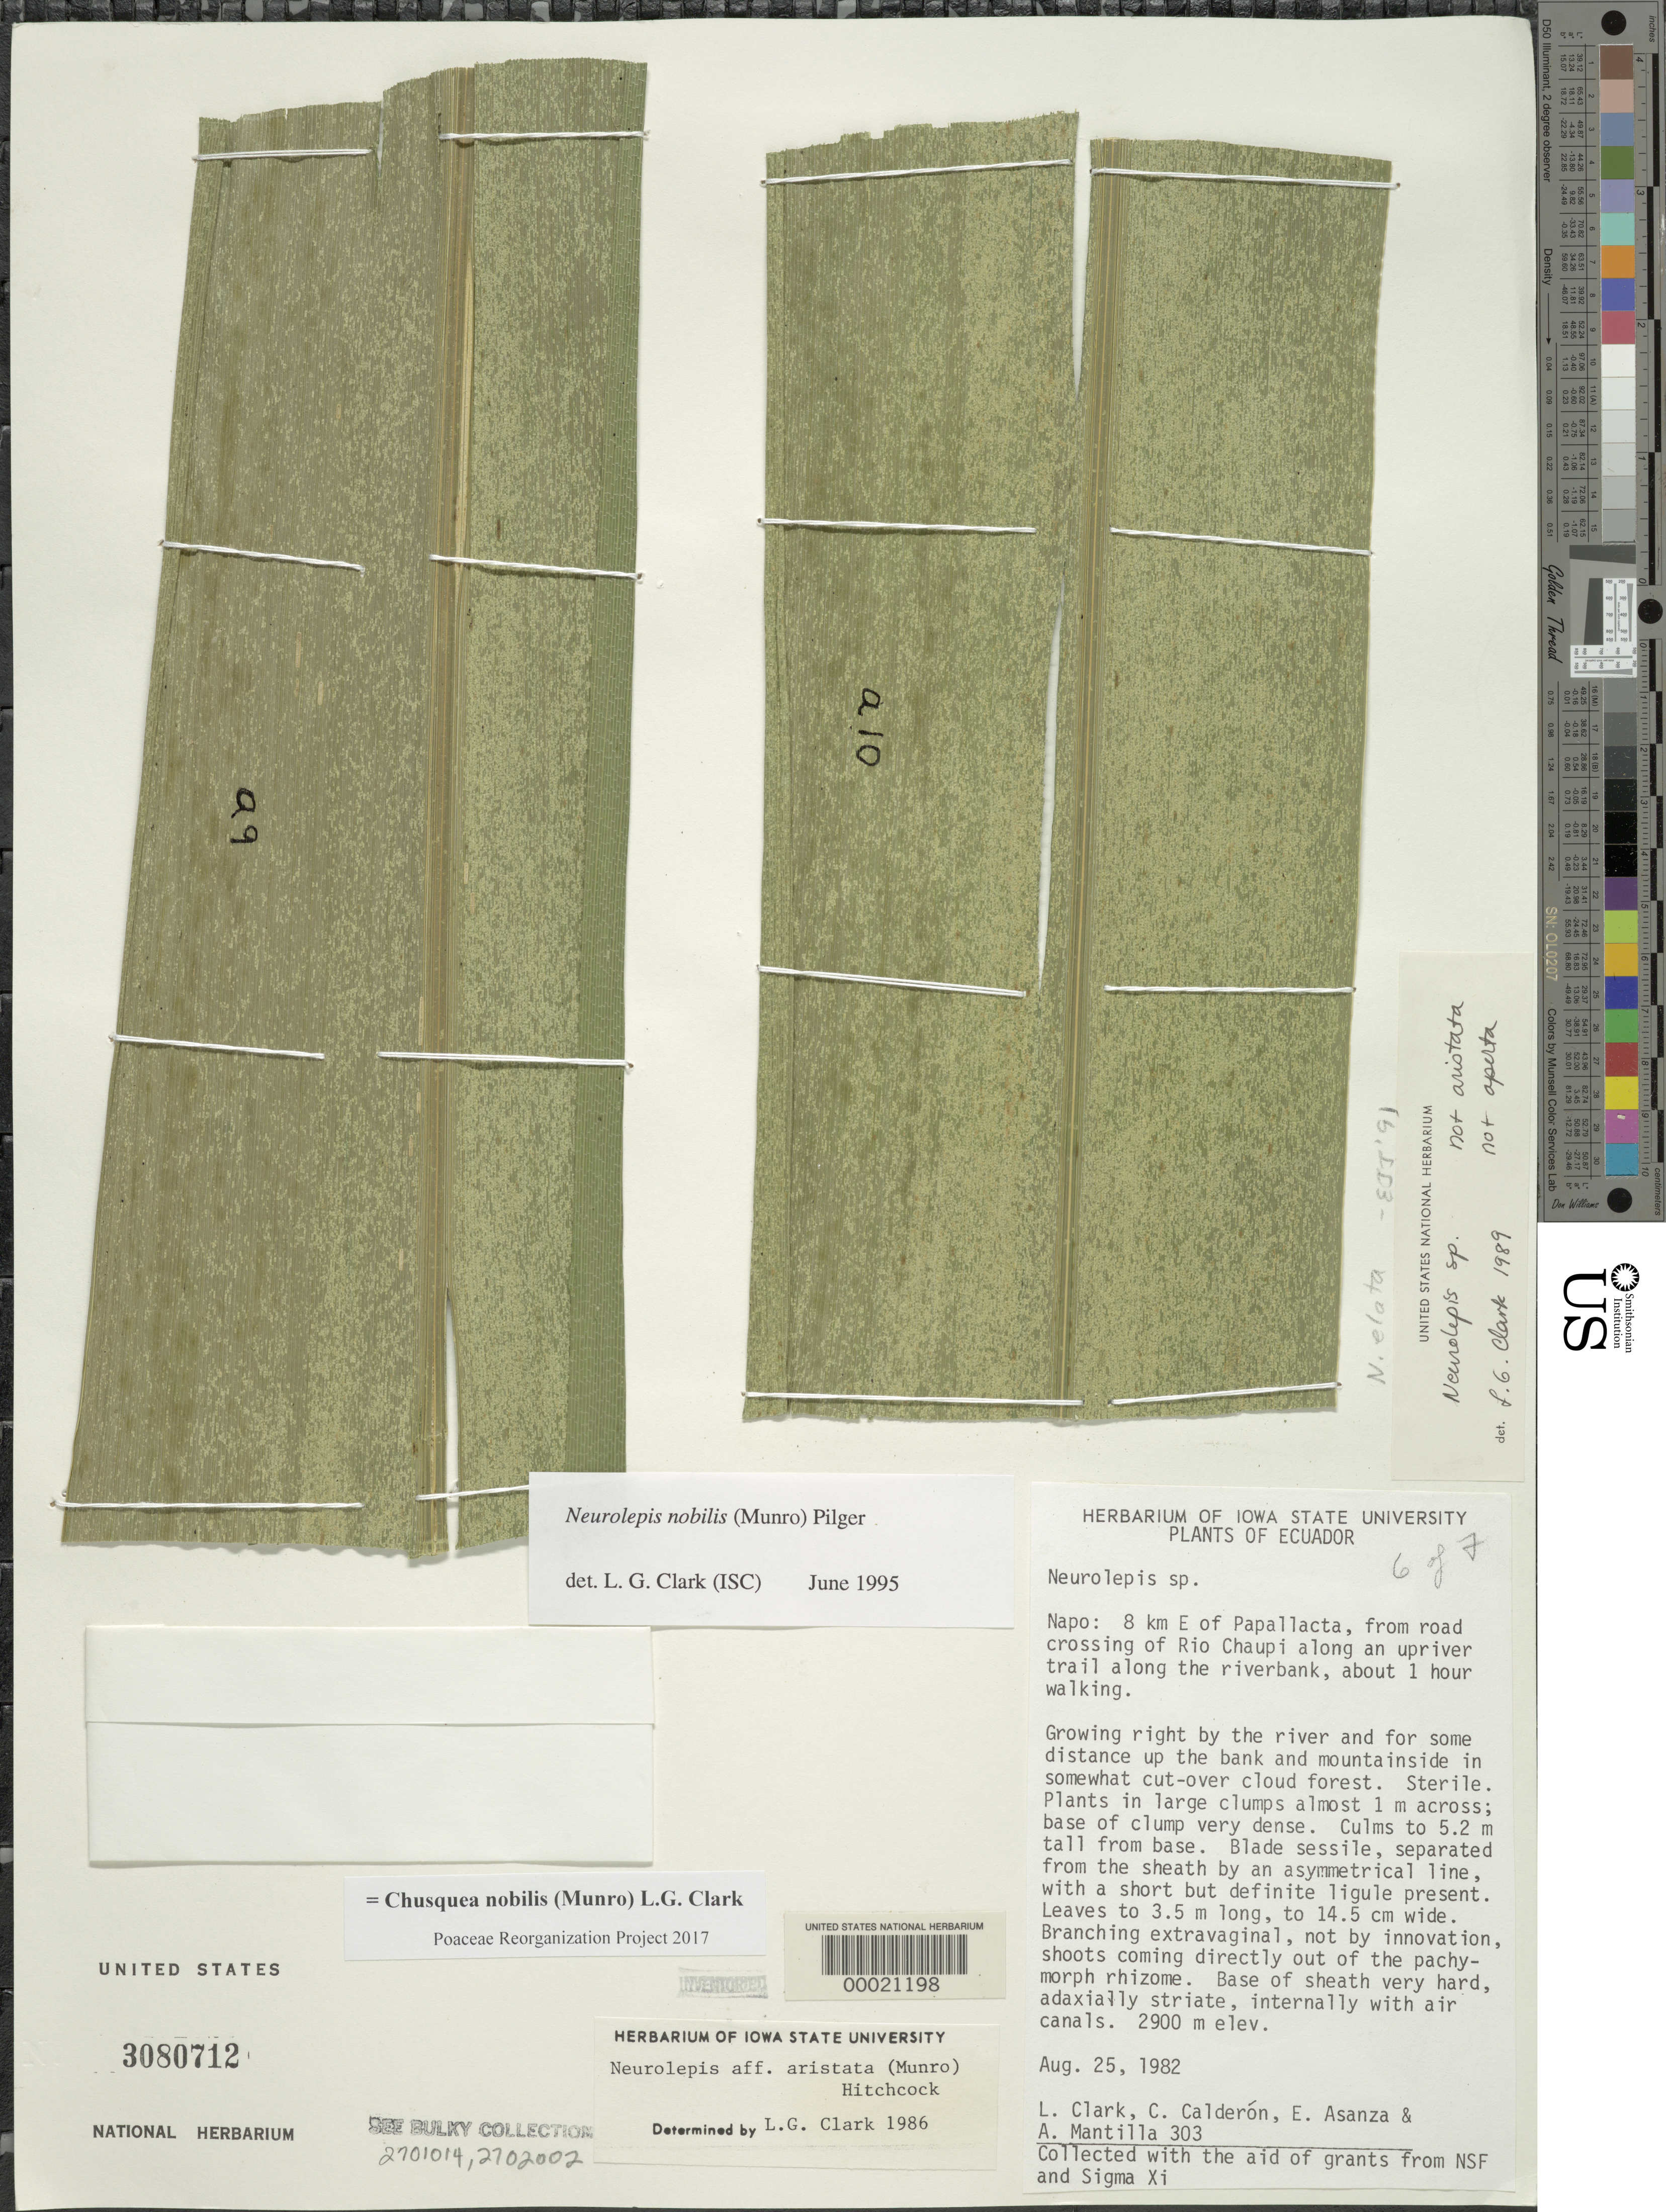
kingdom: Plantae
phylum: Tracheophyta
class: Liliopsida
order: Poales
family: Poaceae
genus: Chusquea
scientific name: Chusquea nobilis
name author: (Munro) L.G. Clark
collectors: L. G. Clark, C. E. Calderón, E. Asanza & A. Mantilla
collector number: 303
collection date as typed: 25 Aug 1982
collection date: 1982-08-25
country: Ecuador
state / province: Napo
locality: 8 km E of papallacto, from road crossing of Rio chaupi along an up river Trail along the Riverbank, about 1 hour walking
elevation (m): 2900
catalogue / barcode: US 3080712